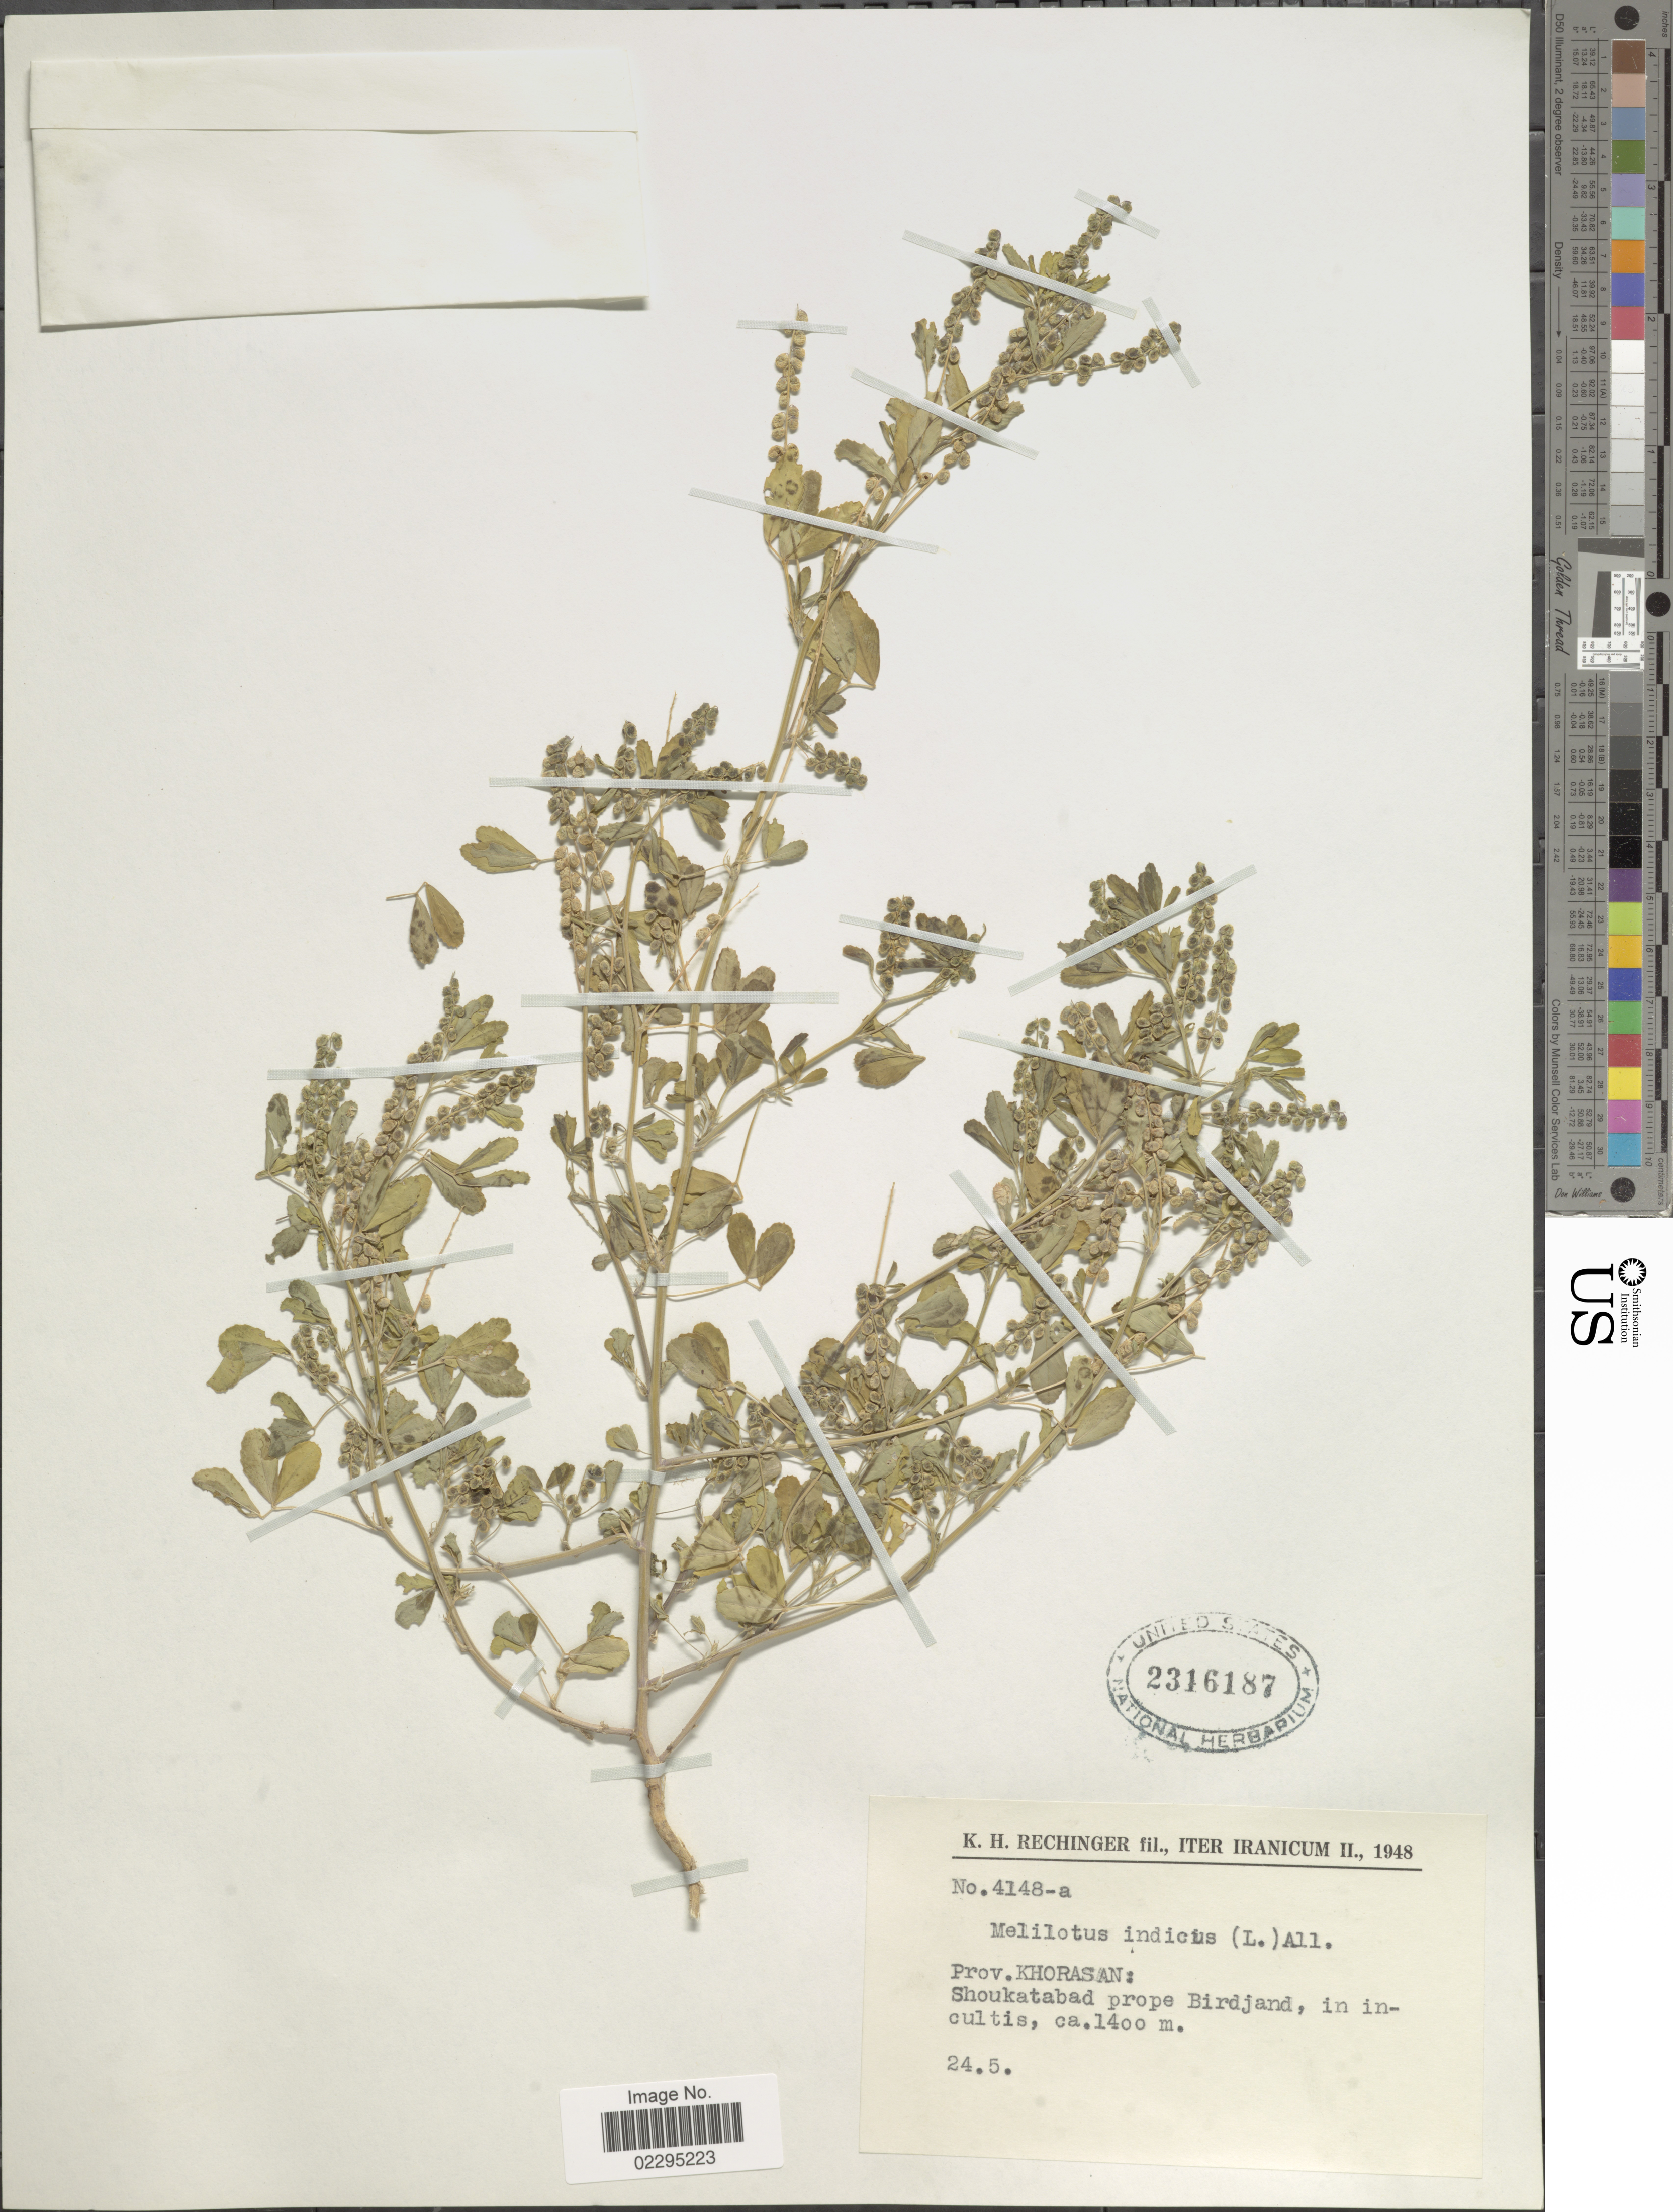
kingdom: Plantae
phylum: Tracheophyta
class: Magnoliopsida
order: Fabales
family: Fabaceae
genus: Melilotus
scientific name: Melilotus indicus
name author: (L.) All.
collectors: K. H. Rechinger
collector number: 4148-a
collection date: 1948-05-24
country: Iran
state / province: Khorasan [obsolete]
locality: Prov. Khorasa: Shoukatabad prope Birdjand.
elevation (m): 1400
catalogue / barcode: US 2316187